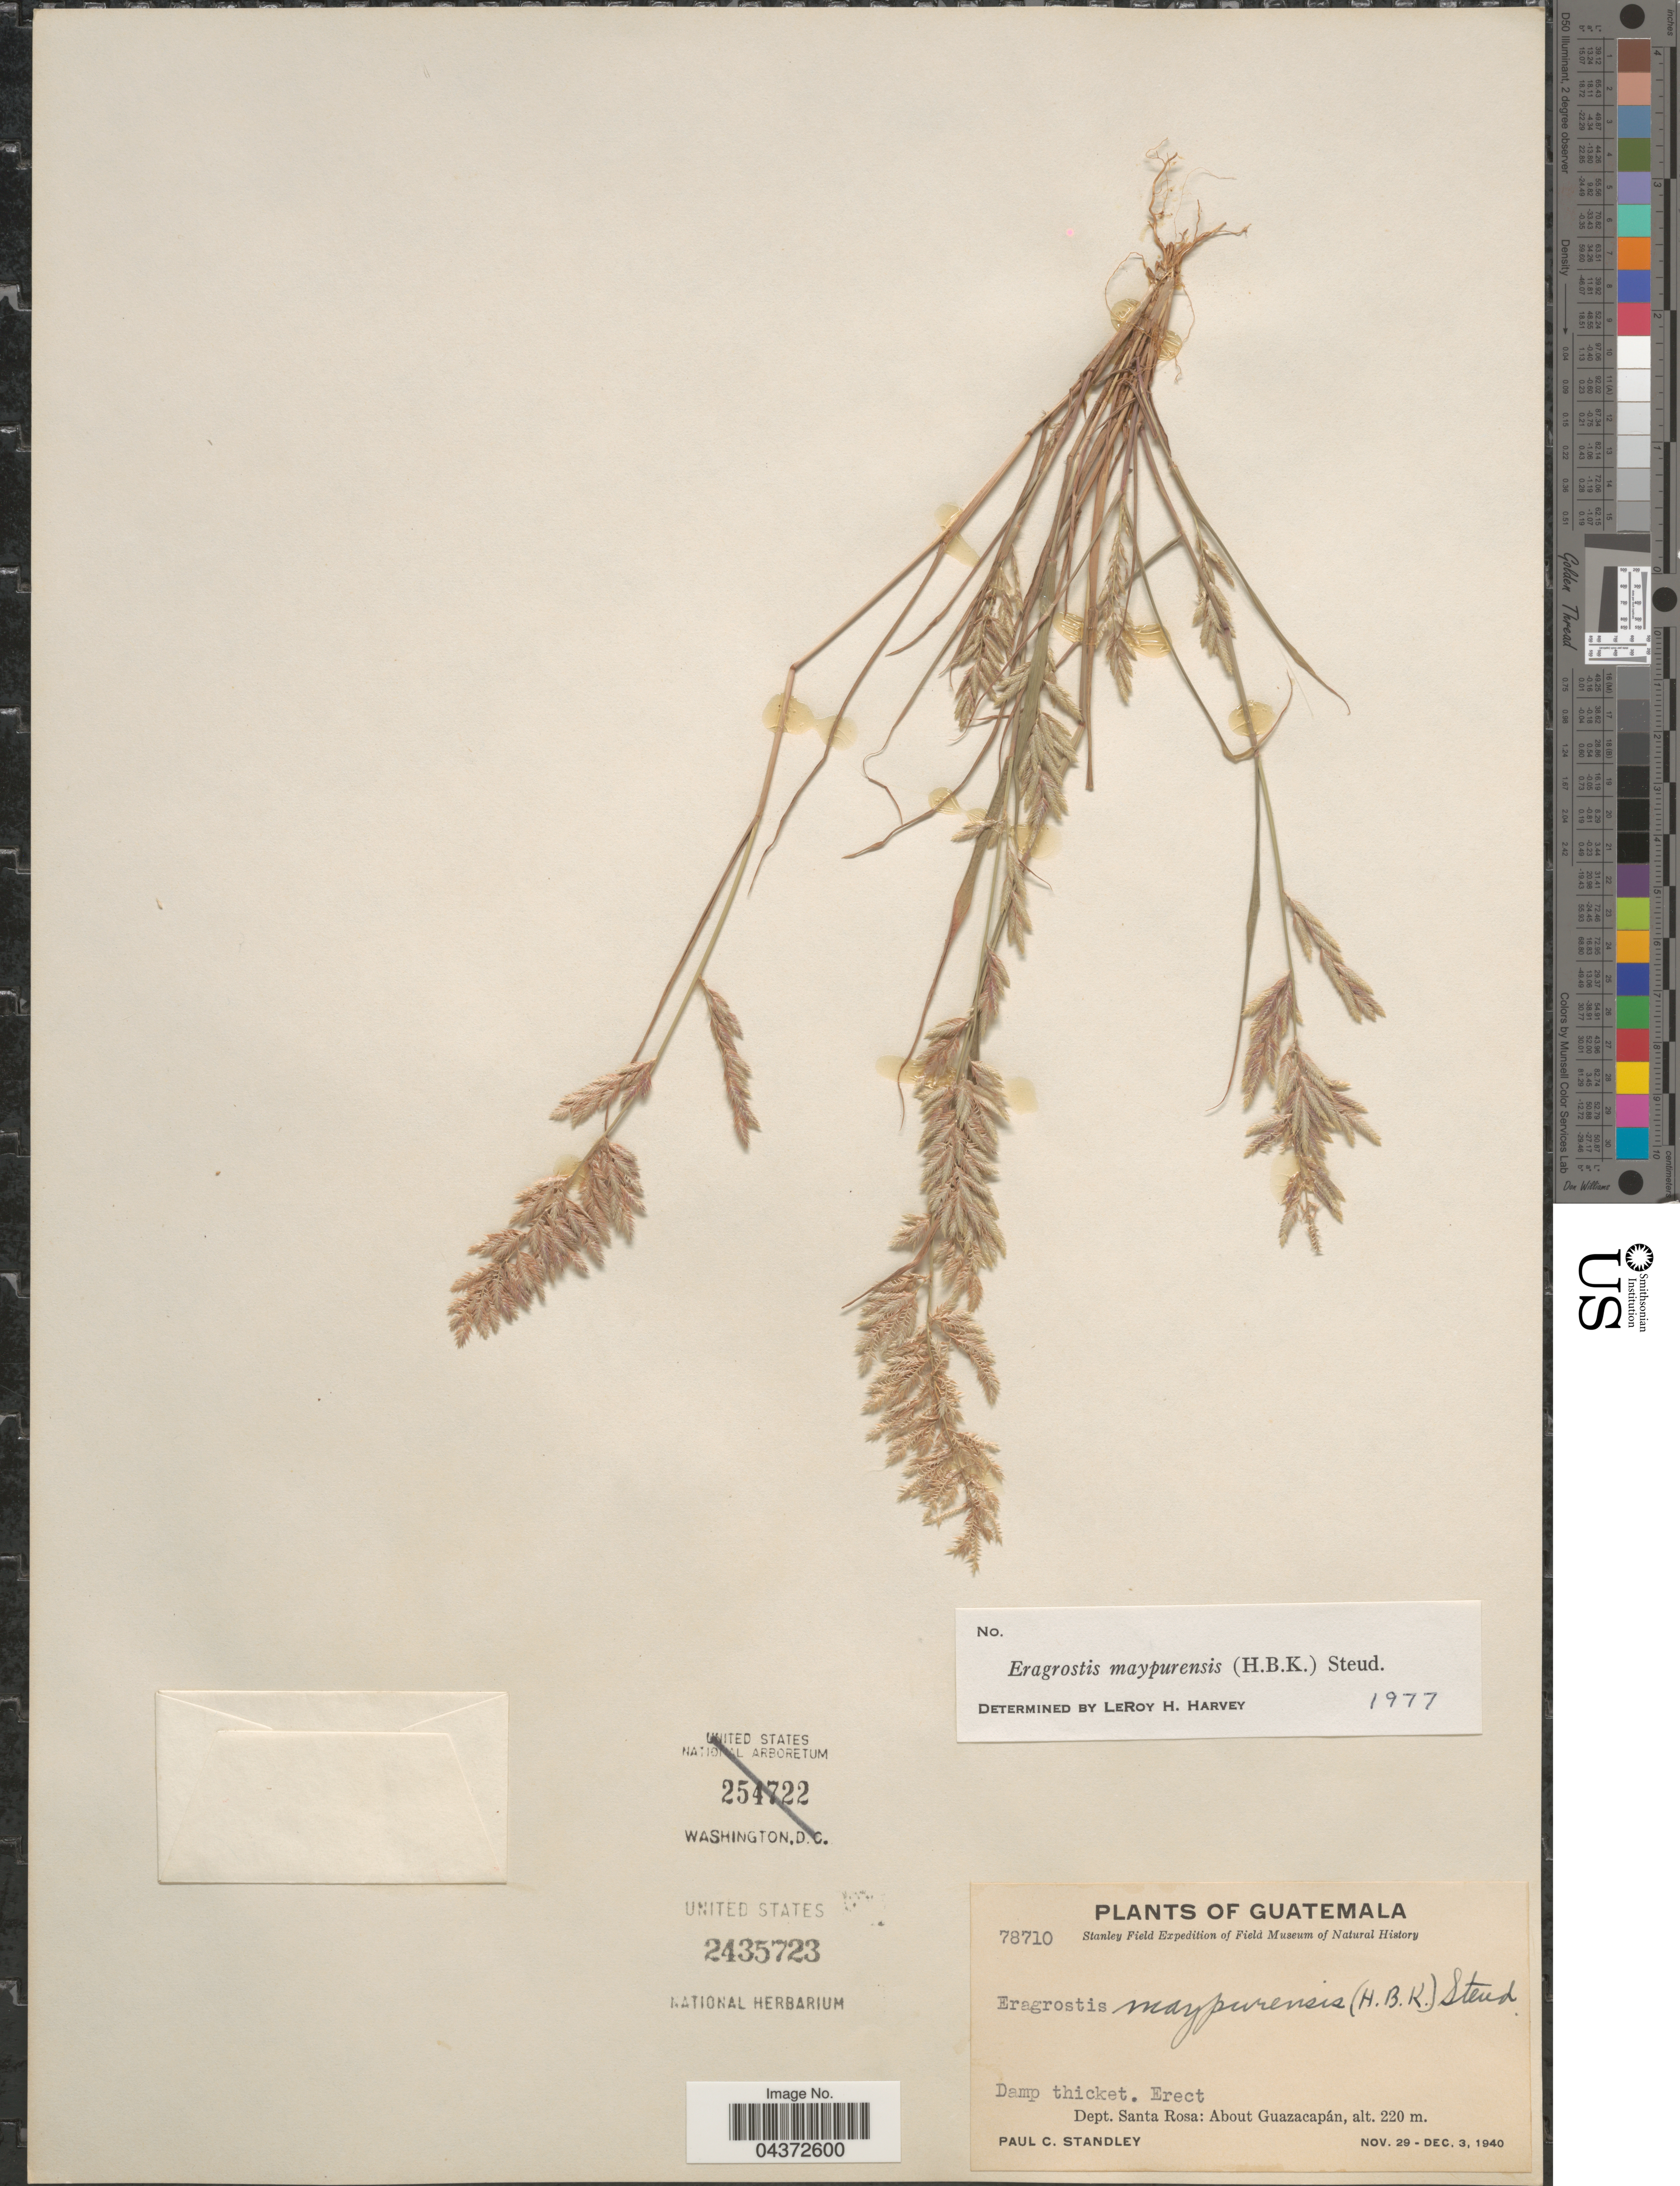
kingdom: Plantae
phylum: Tracheophyta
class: Liliopsida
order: Poales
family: Poaceae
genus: Eragrostis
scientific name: Eragrostis maypurensis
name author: (Kunth) Steud.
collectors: P. C. Standley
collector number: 78710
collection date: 1940-11-29/1940-12-03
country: Guatemala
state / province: Santa Rosa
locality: Stanley Field Expedition. Dept. Santa Rosa: About Guazacapán.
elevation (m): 220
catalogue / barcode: US 2435723